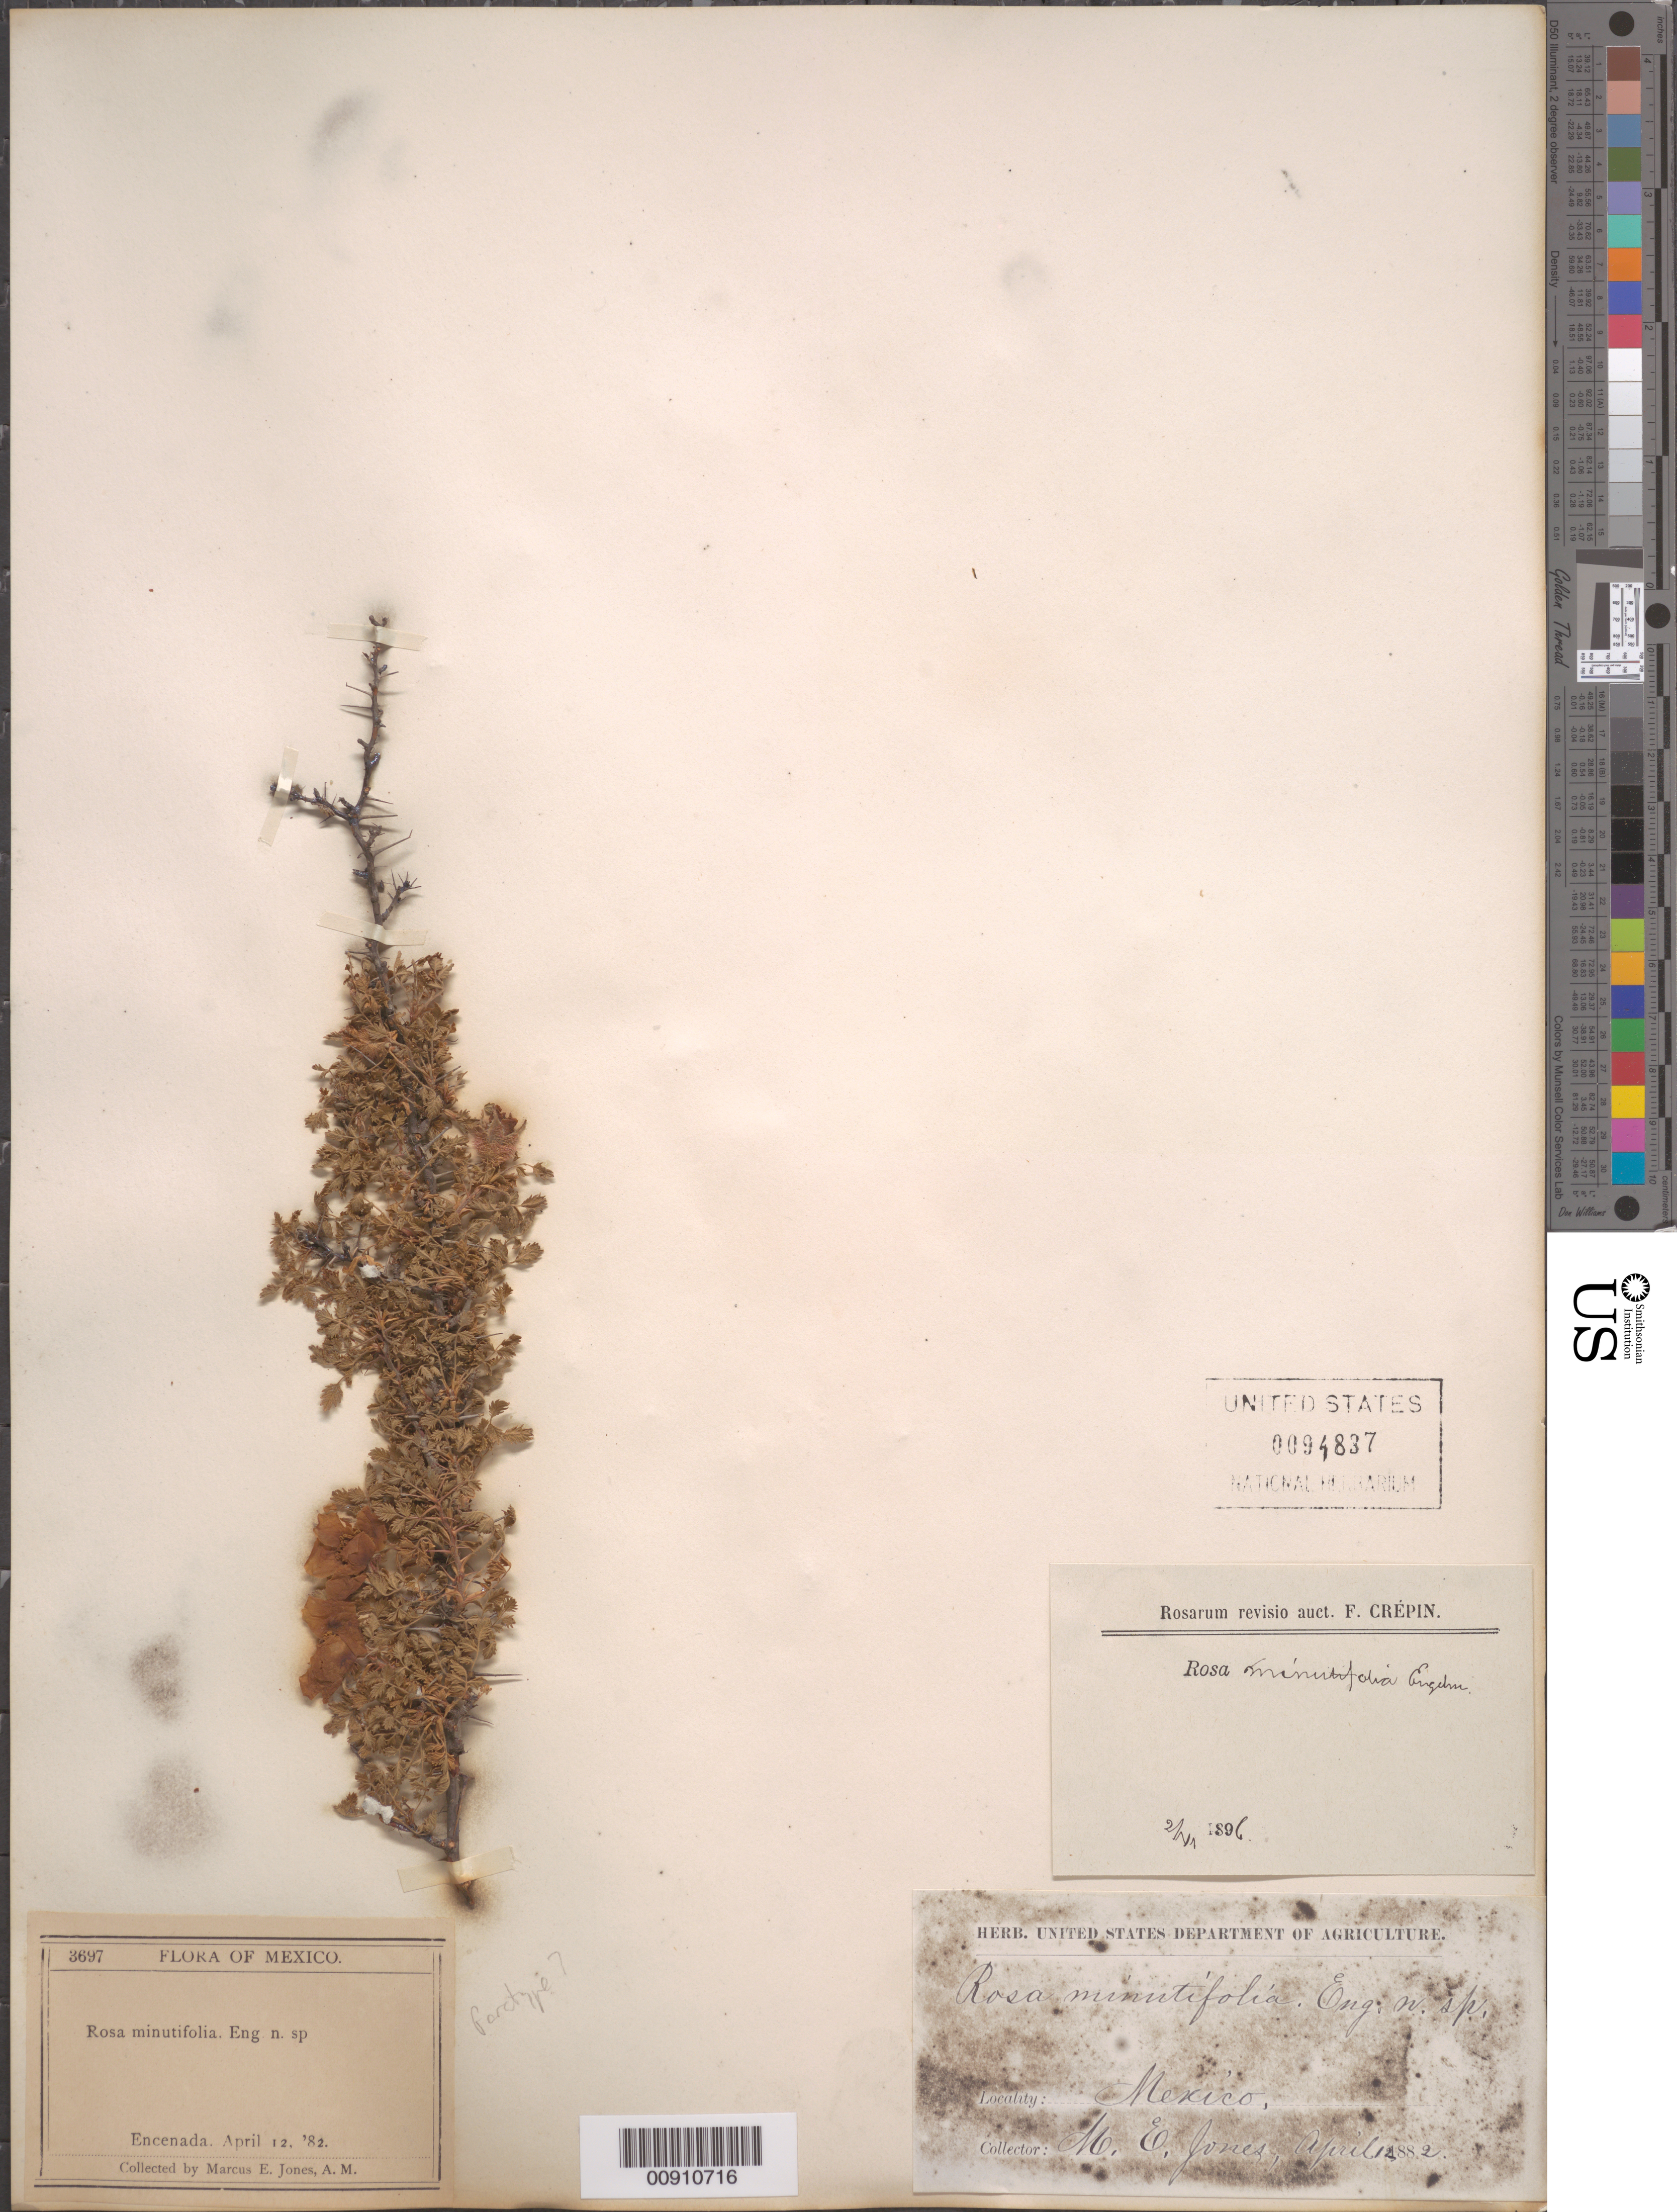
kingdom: Plantae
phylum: Tracheophyta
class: Magnoliopsida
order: Rosales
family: Rosaceae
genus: Rosa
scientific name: Rosa minutifolia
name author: Engelm. in Parry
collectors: M. E. Jones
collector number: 3697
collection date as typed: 12 Apr 1882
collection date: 1882-04-12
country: Mexico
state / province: Baja California Norte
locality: Encenada [sic].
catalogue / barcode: US 94837